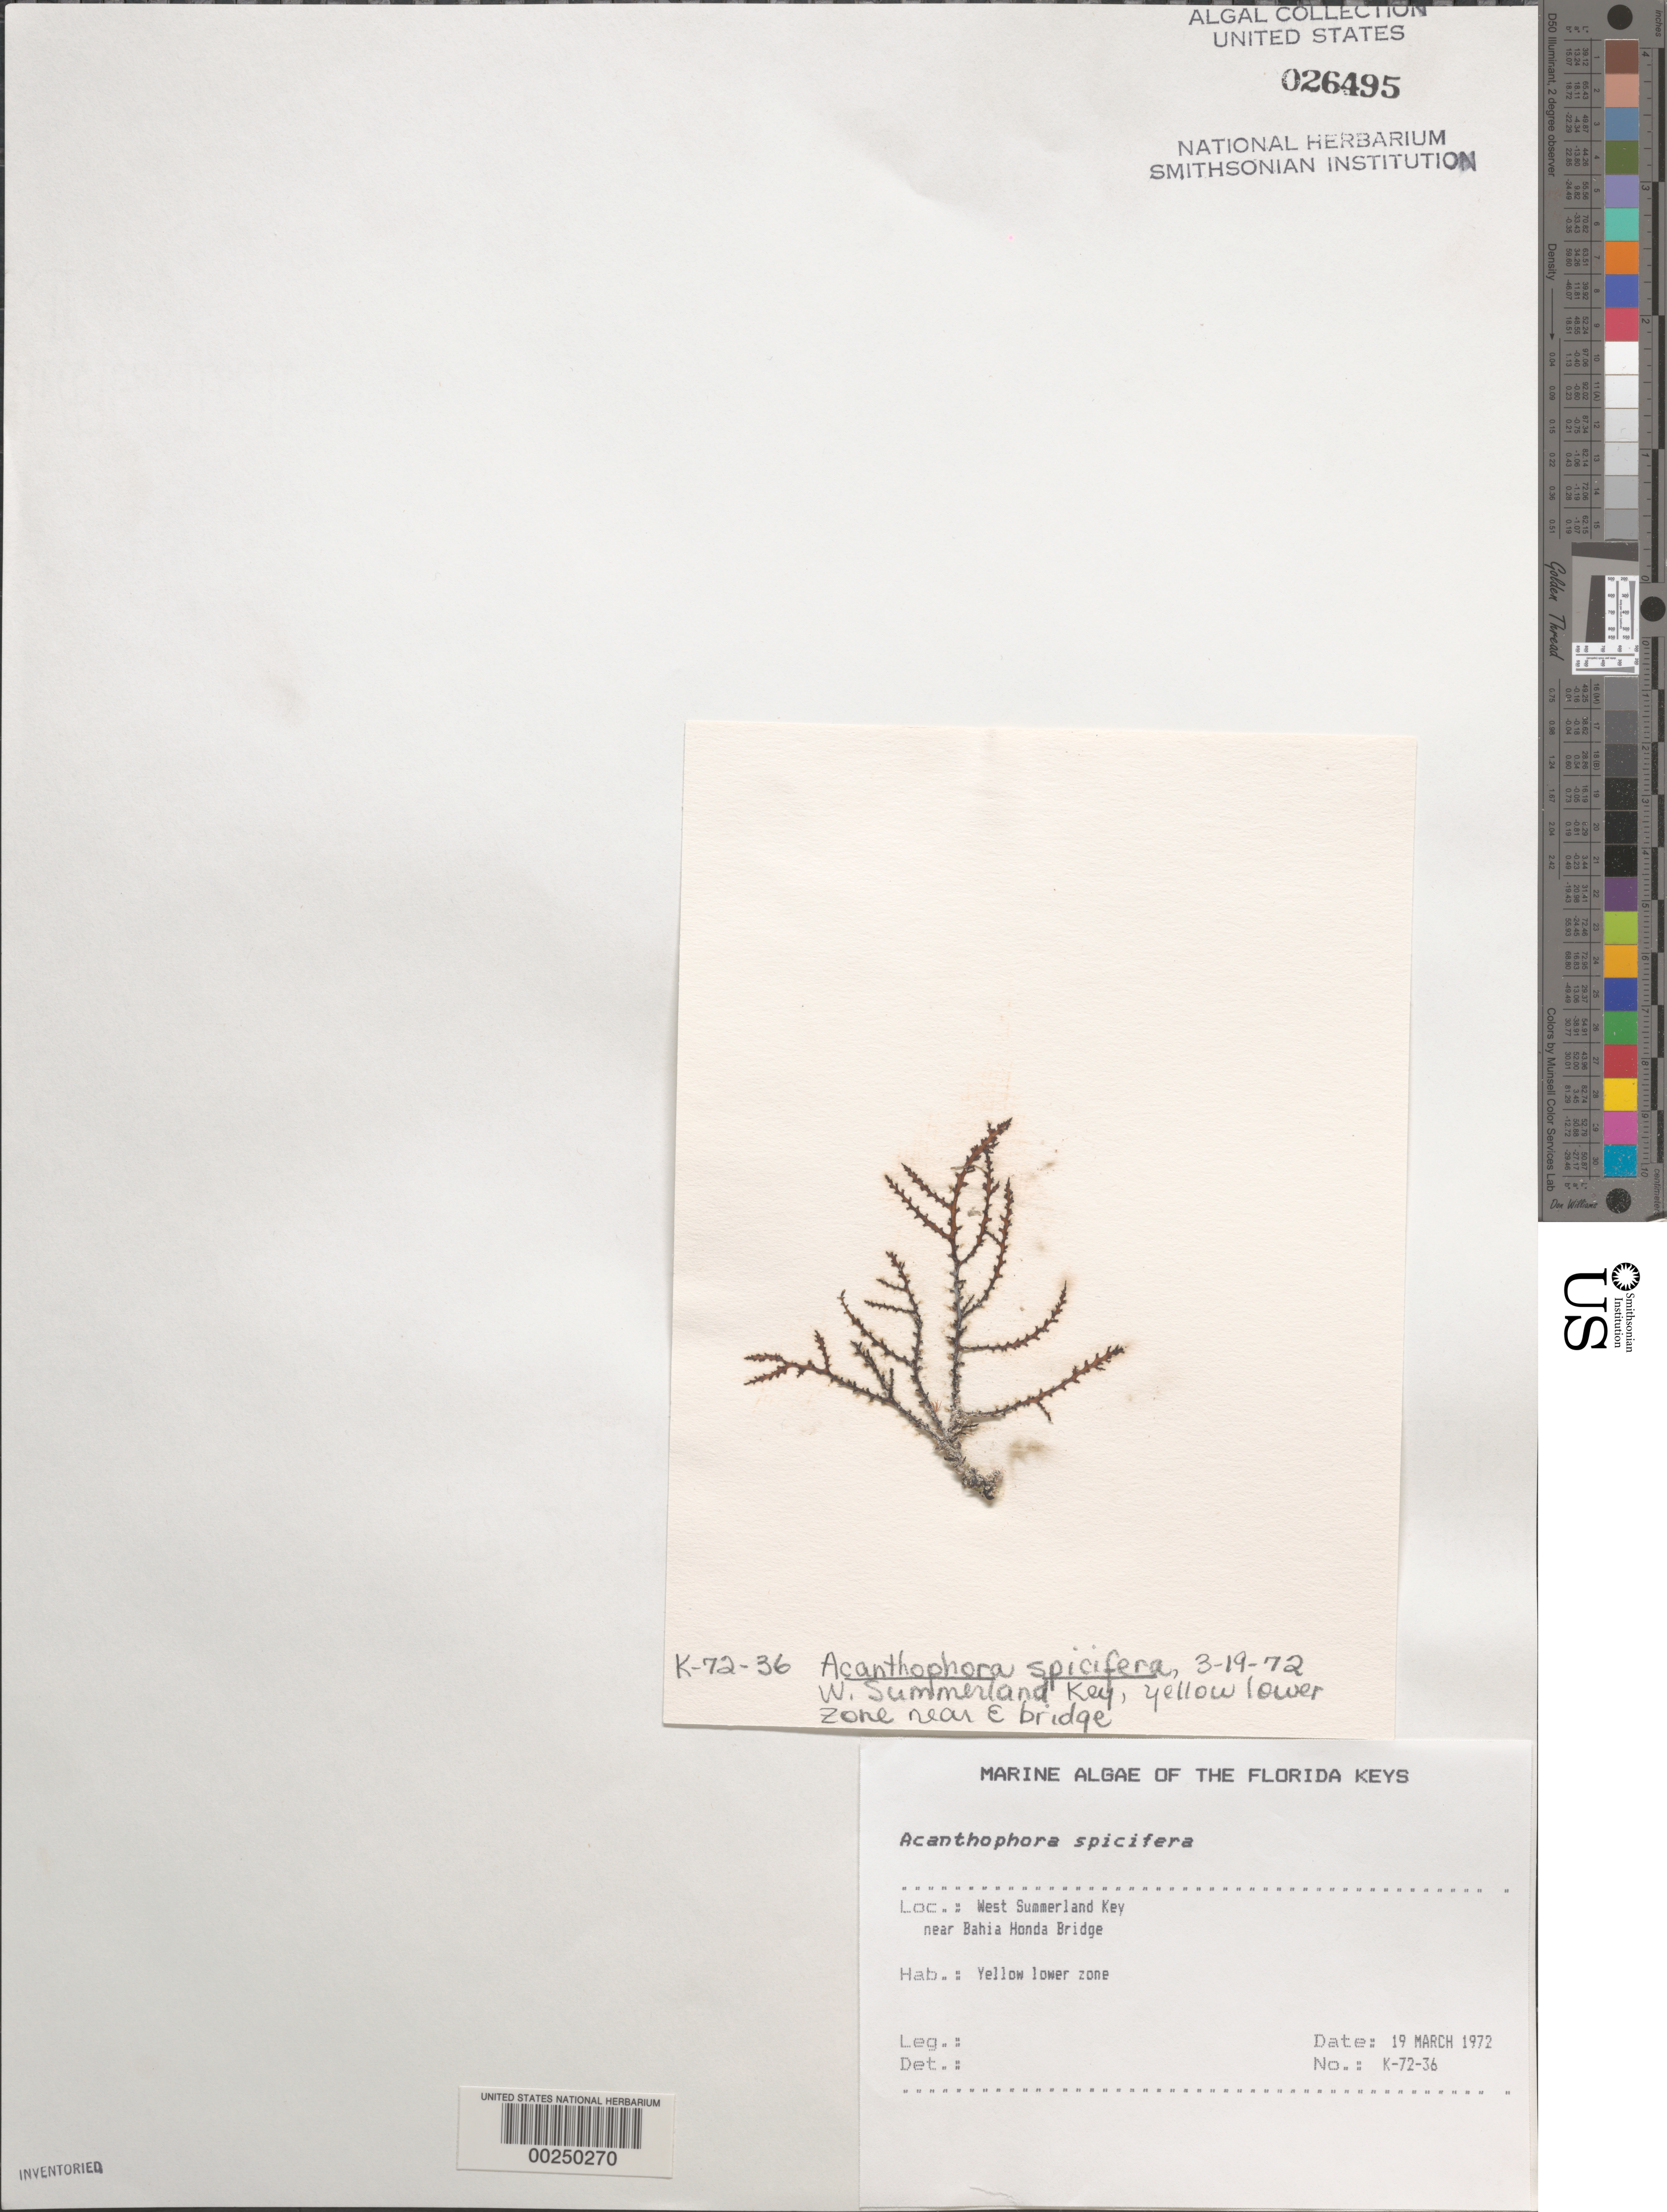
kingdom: Plantae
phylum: Rhodophyta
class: Florideophyceae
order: Ceramiales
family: Rhodomelaceae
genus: Acanthophora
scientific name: Acanthophora spicifera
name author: (Vahl) Børgesen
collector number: K-72-36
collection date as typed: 19 Mar 1972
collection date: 1972-03-19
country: United States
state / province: Florida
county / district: Monroe County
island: West Summerland Key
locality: Near Bahia Honda Bridge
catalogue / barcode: US 26495